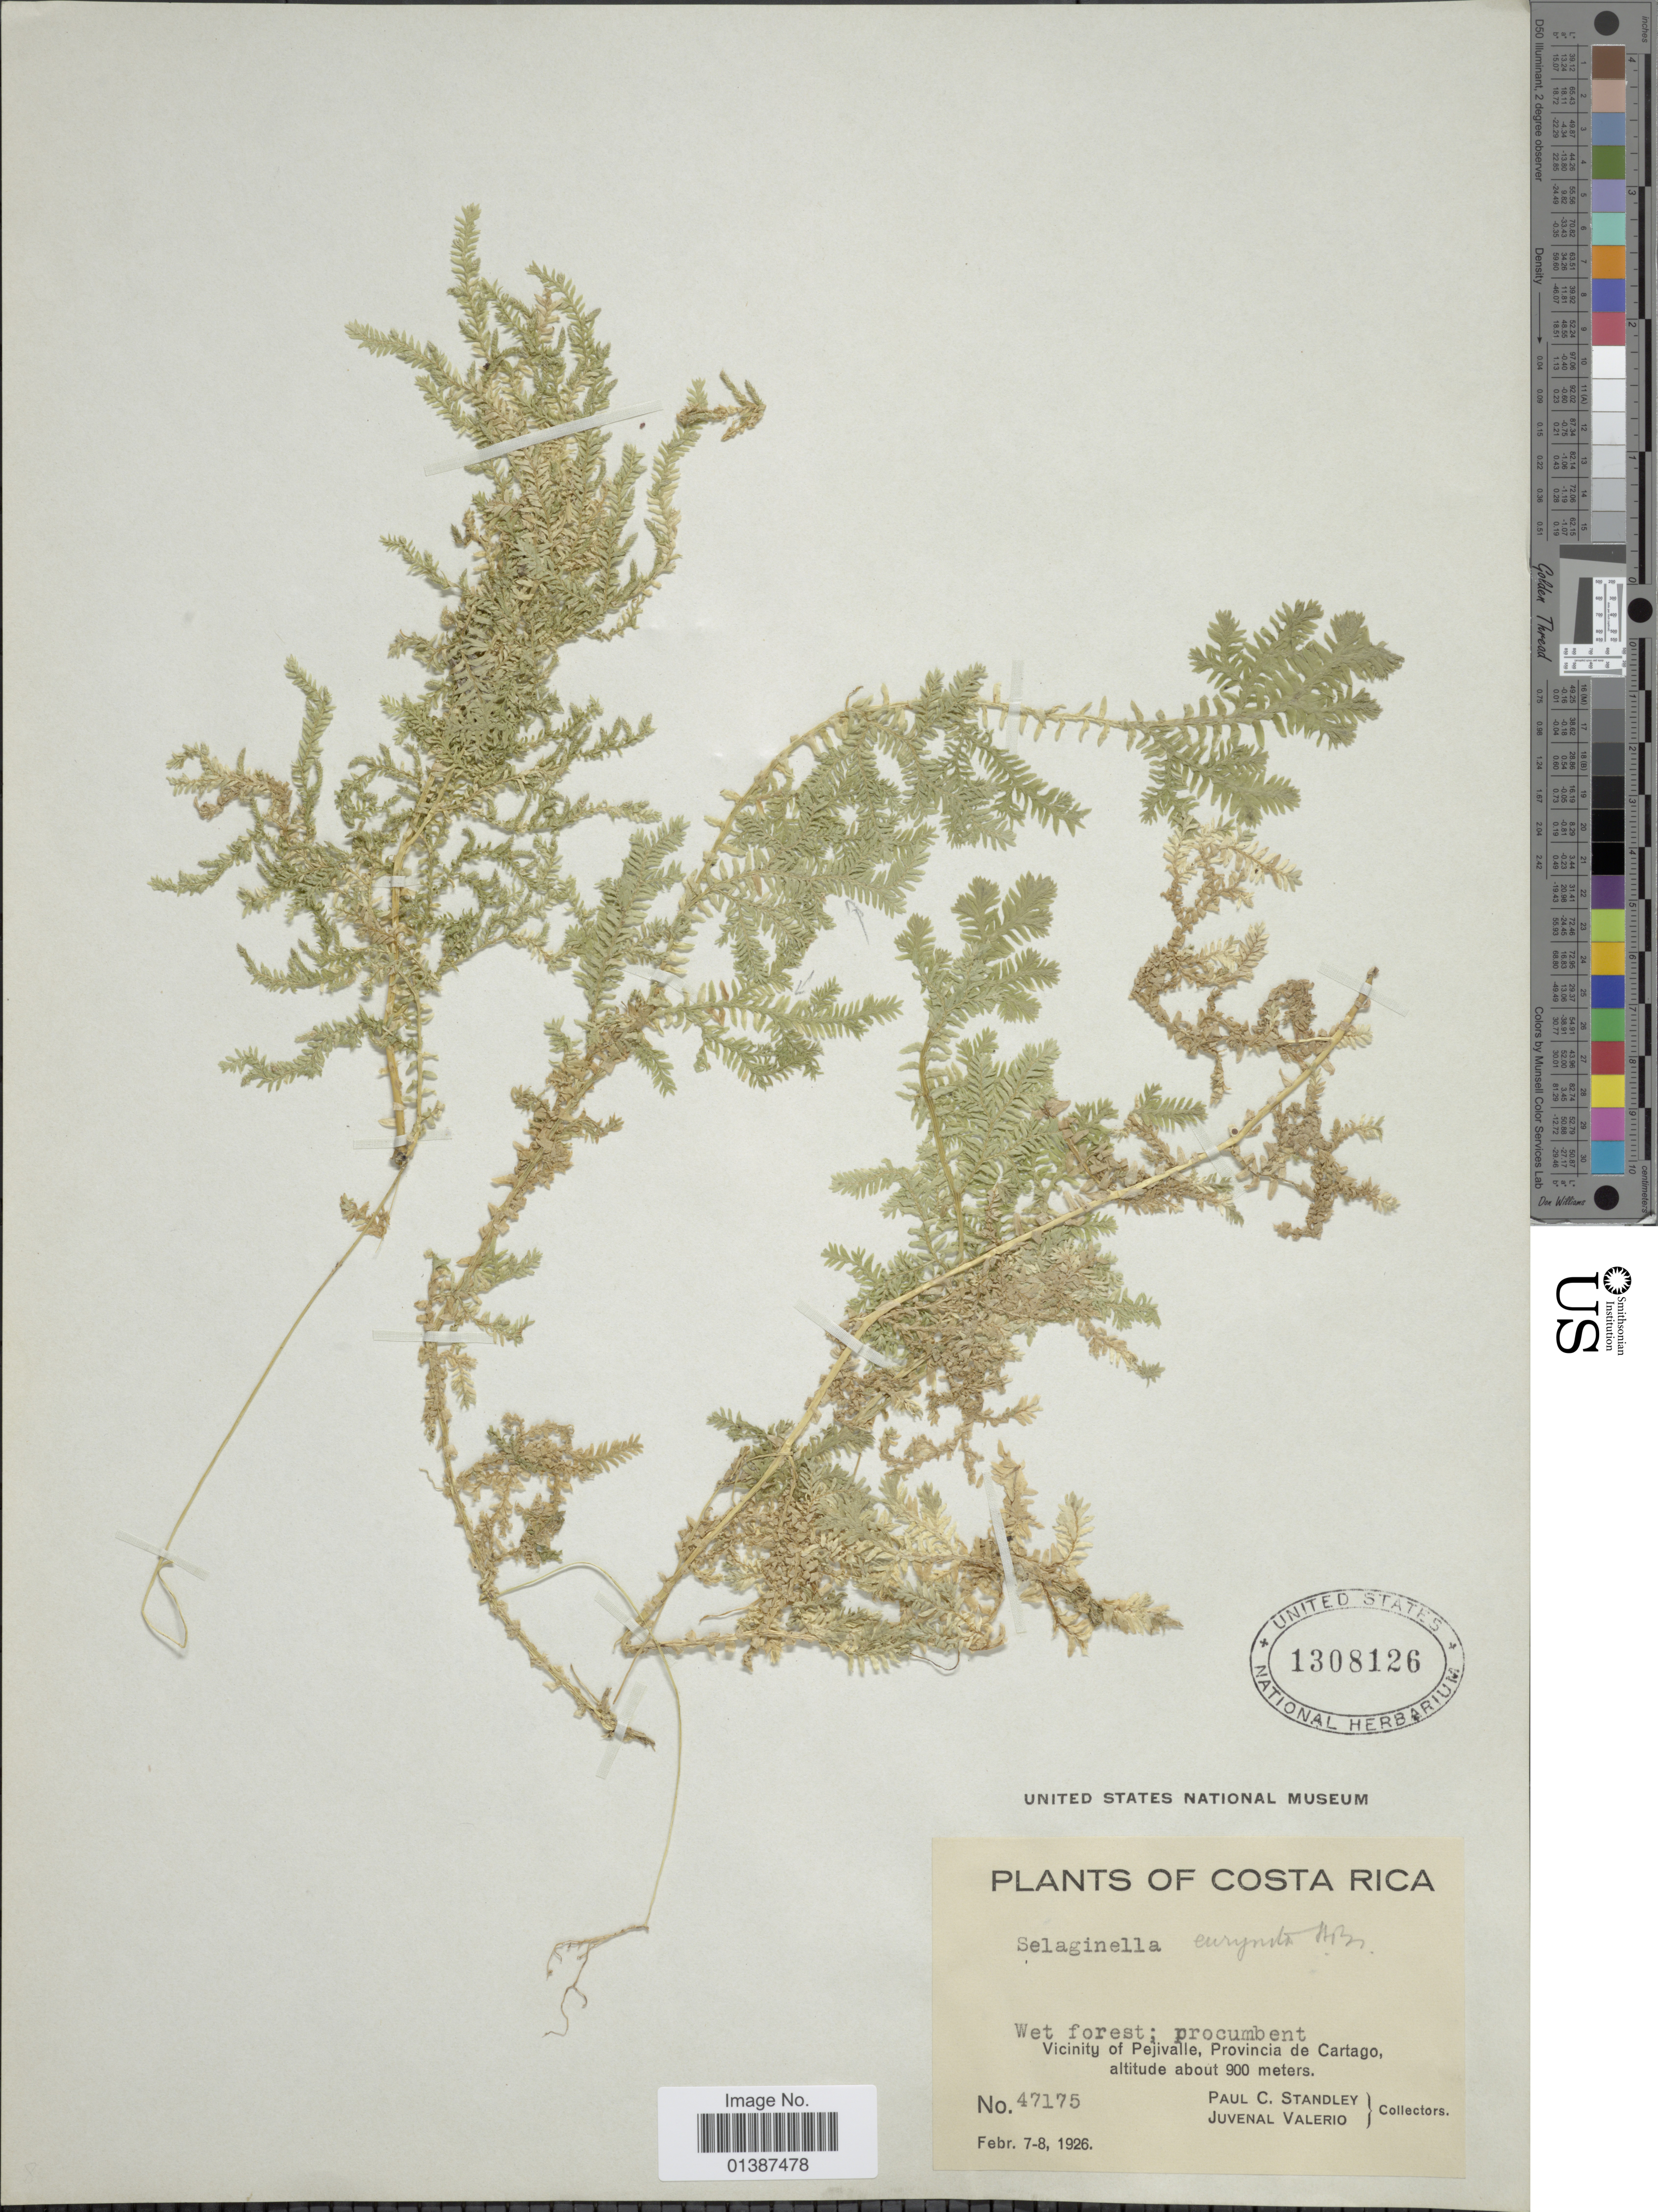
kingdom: Plantae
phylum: Tracheophyta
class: Lycopodiopsida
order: Selaginellales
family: Selaginellaceae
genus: Selaginella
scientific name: Selaginella eurynota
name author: A. Braun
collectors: P. C. Standley & J. Valerio R.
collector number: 47175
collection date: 1926-02-07/1926-02-08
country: Costa Rica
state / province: Cartago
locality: Vicinity of Pejivalle, Provincia de Cartago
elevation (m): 900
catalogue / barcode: US 1308126